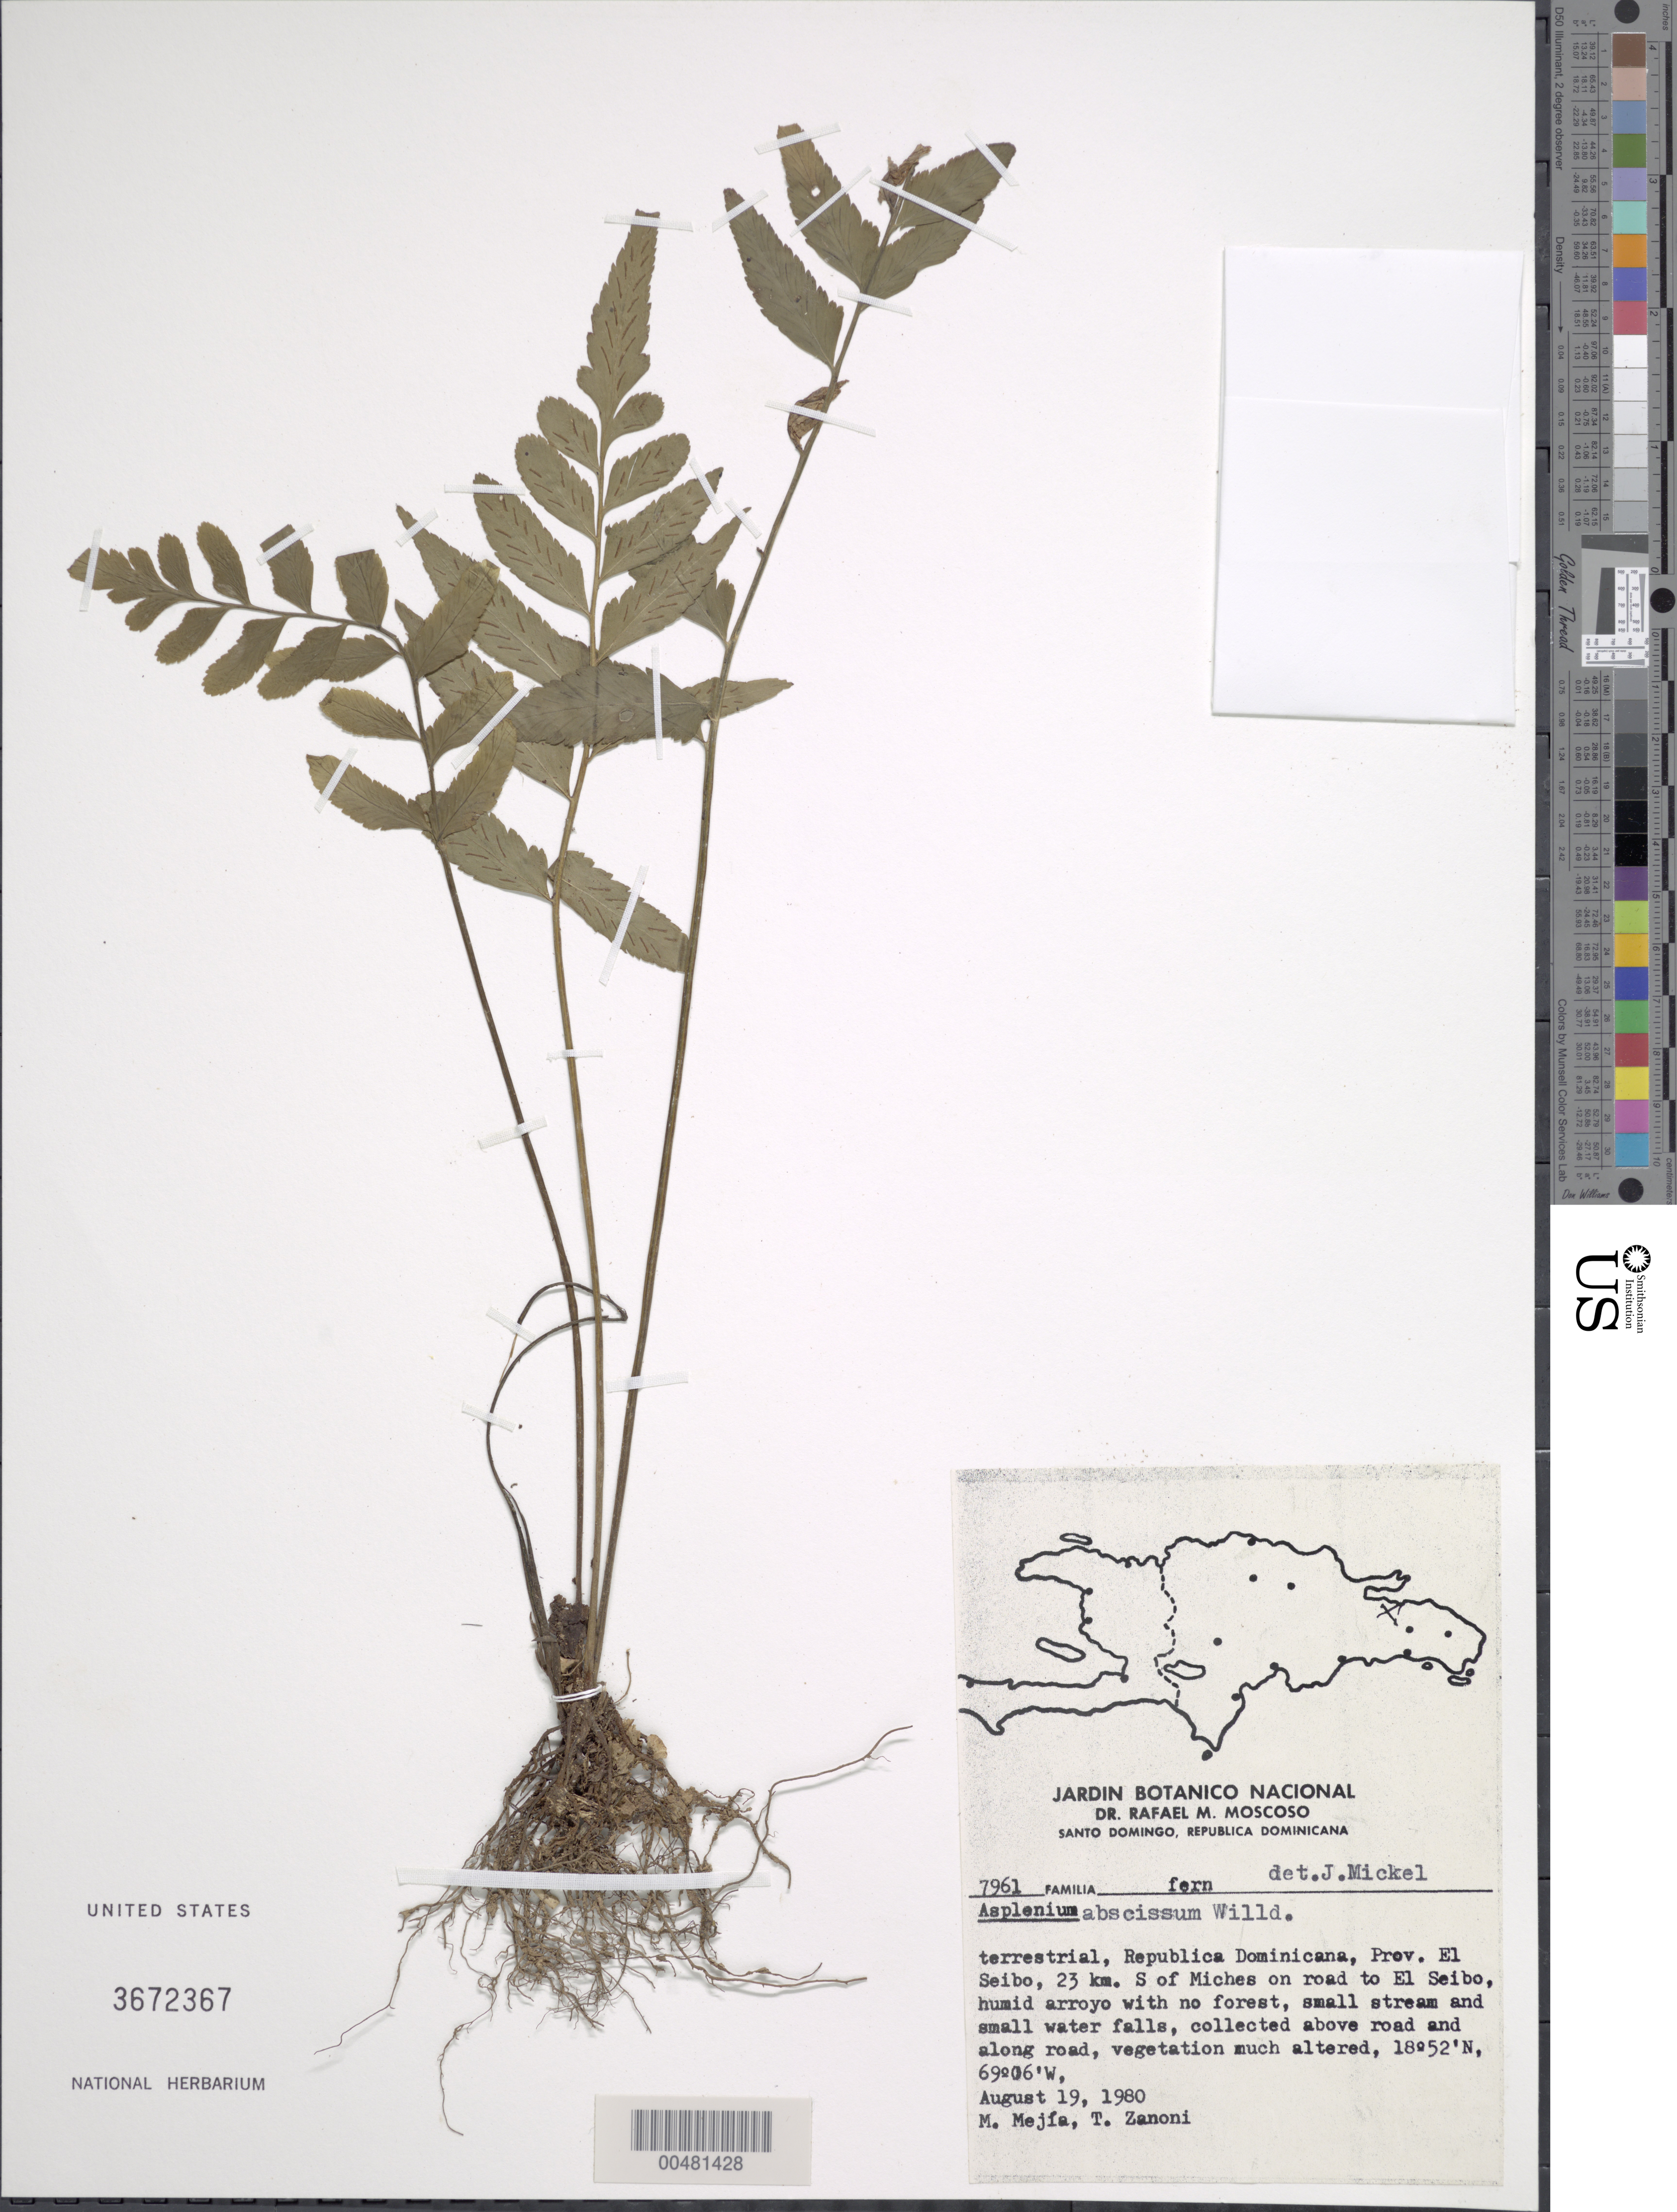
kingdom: Plantae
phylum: Tracheophyta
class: Polypodiopsida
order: Polypodiales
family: Aspleniaceae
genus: Asplenium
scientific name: Asplenium abscissum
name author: Willd.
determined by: Mickel, J. T., (NY), New York Botanical Garden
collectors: M. Mejia & T. A. Zanoni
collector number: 7961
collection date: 1980-08-19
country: Dominican Republic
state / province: El Seibo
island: Hispaniola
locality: Miches, 23 km S; on road to El Seibo.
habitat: Humid arroyo with no forest, small stream and small water falls, collected above road and along road, vegetation much altered.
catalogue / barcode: US 3672367